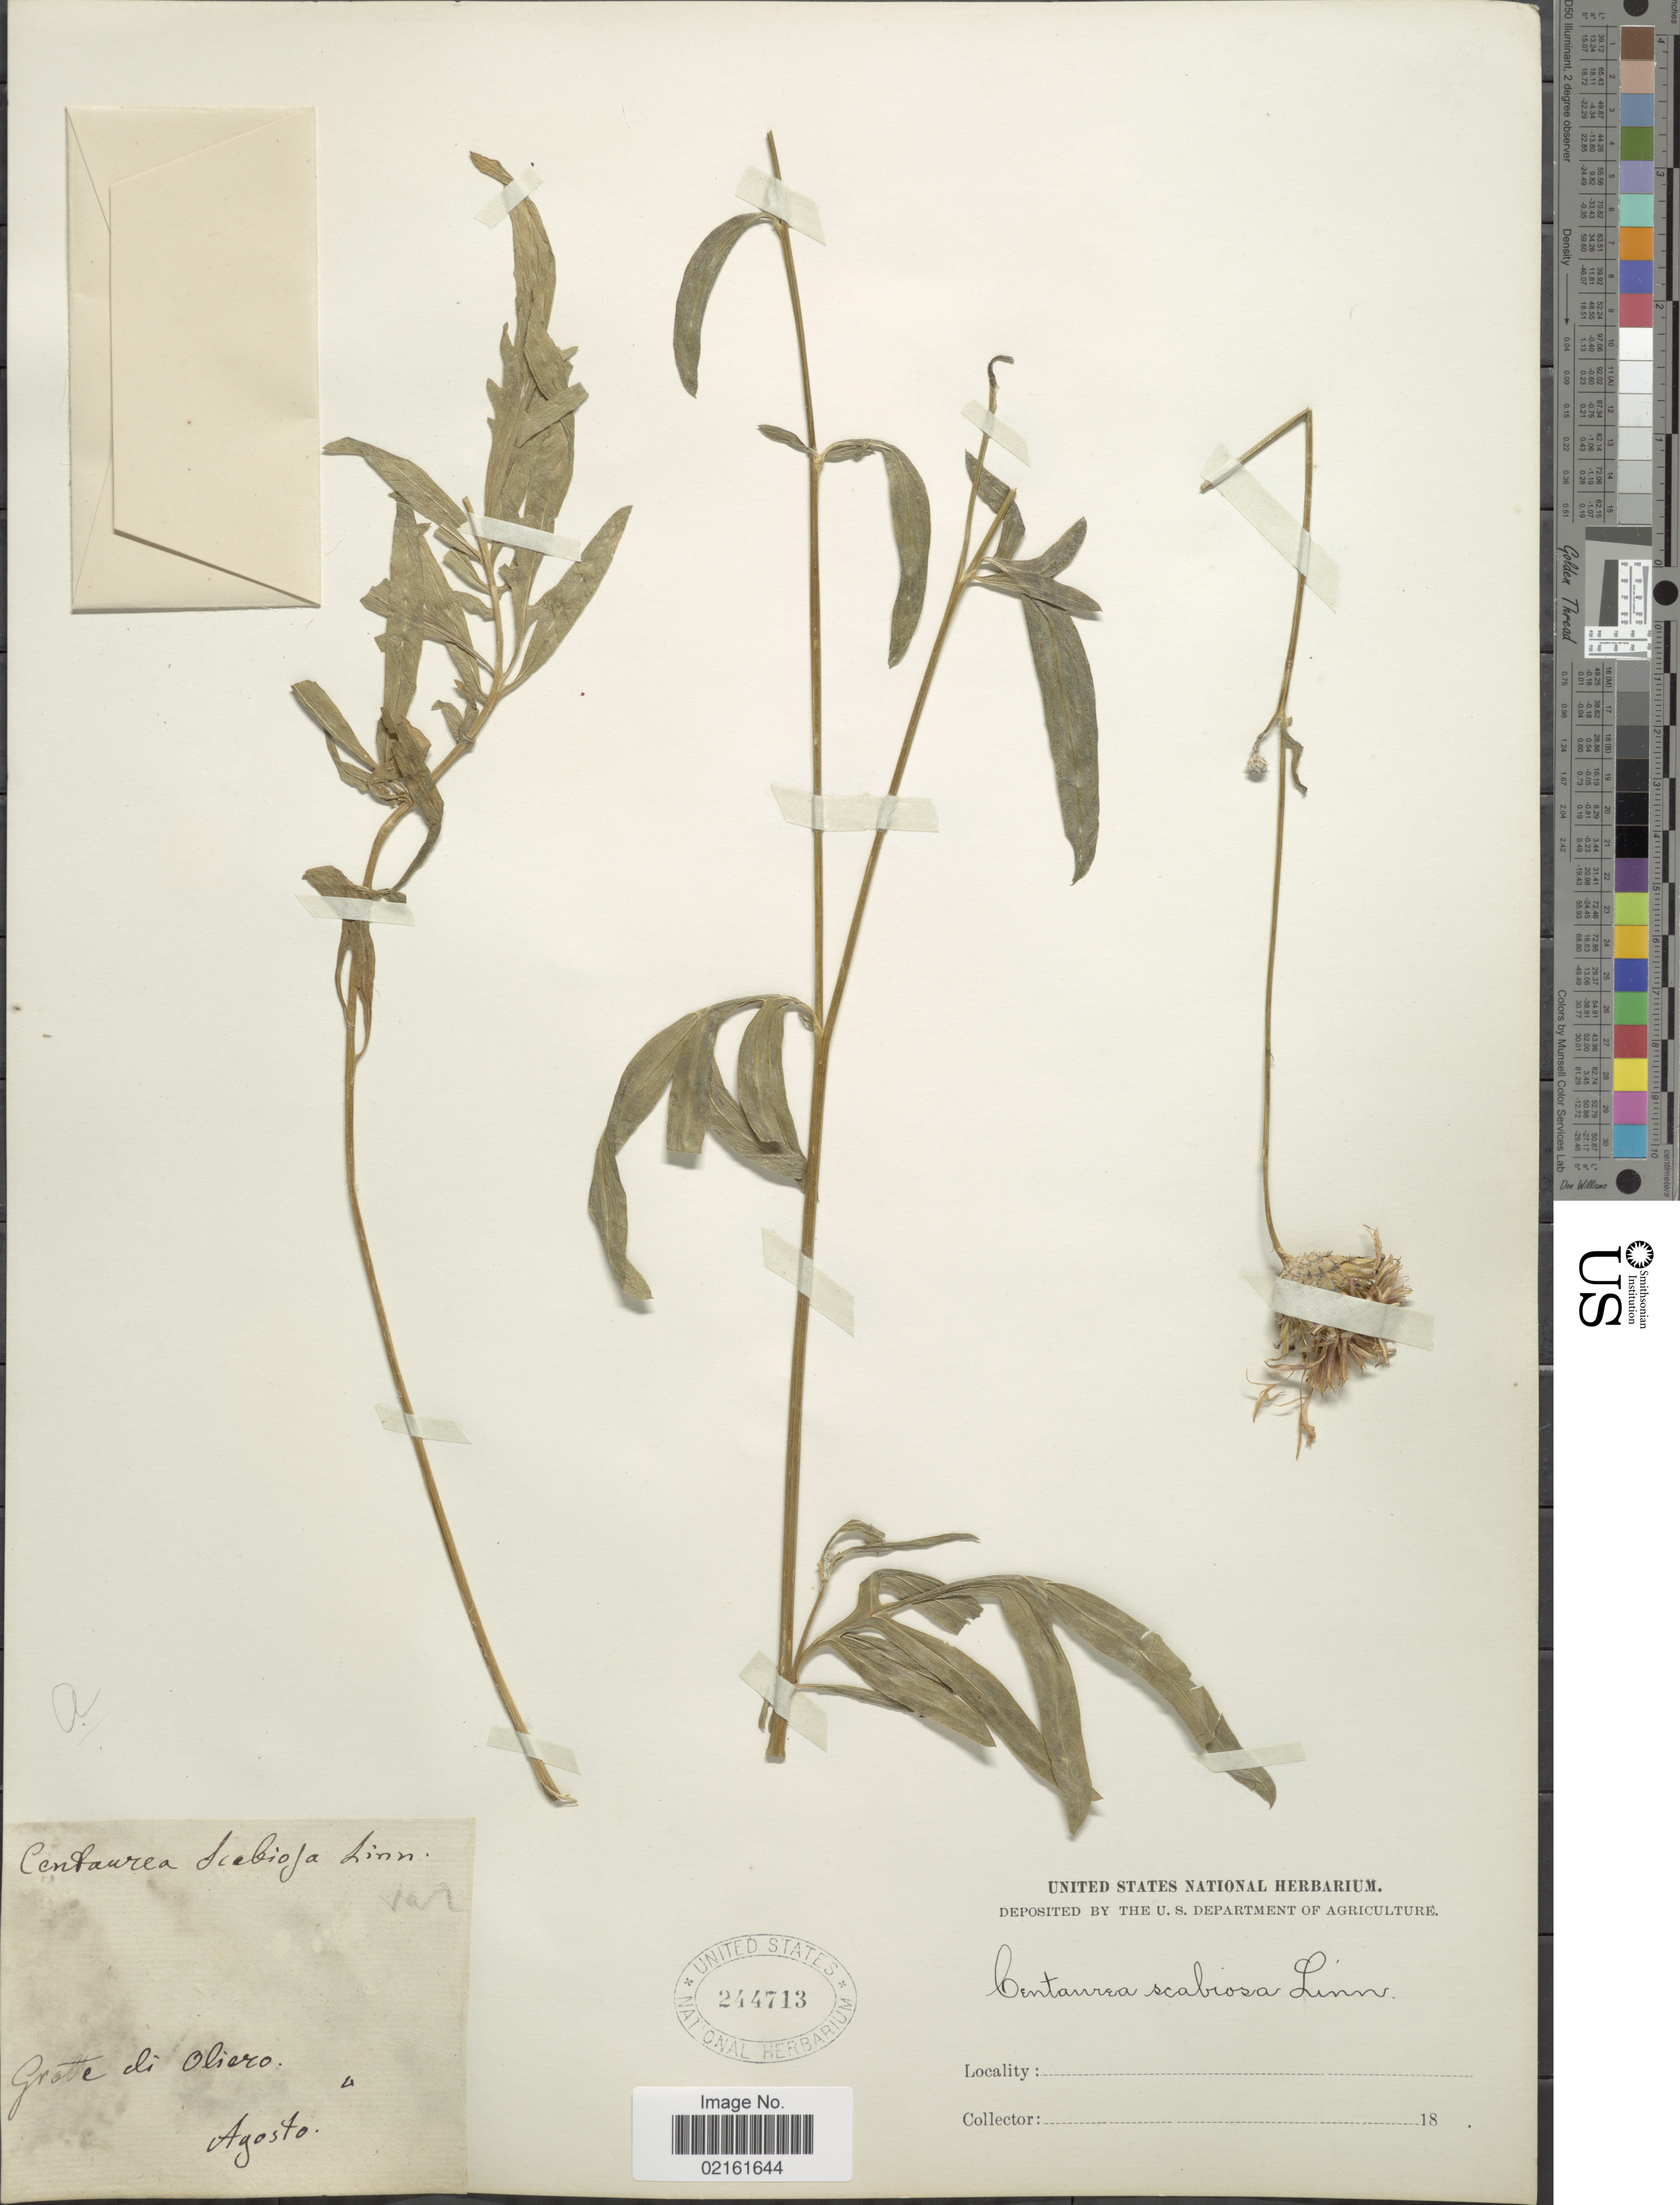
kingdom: Plantae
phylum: Tracheophyta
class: Magnoliopsida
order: Asterales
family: Asteraceae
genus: Centaurea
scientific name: Centaurea scabiosa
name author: L.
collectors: U.S. National Herbarium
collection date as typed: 18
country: Italy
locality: Grotte di Oliero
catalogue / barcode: US 244713